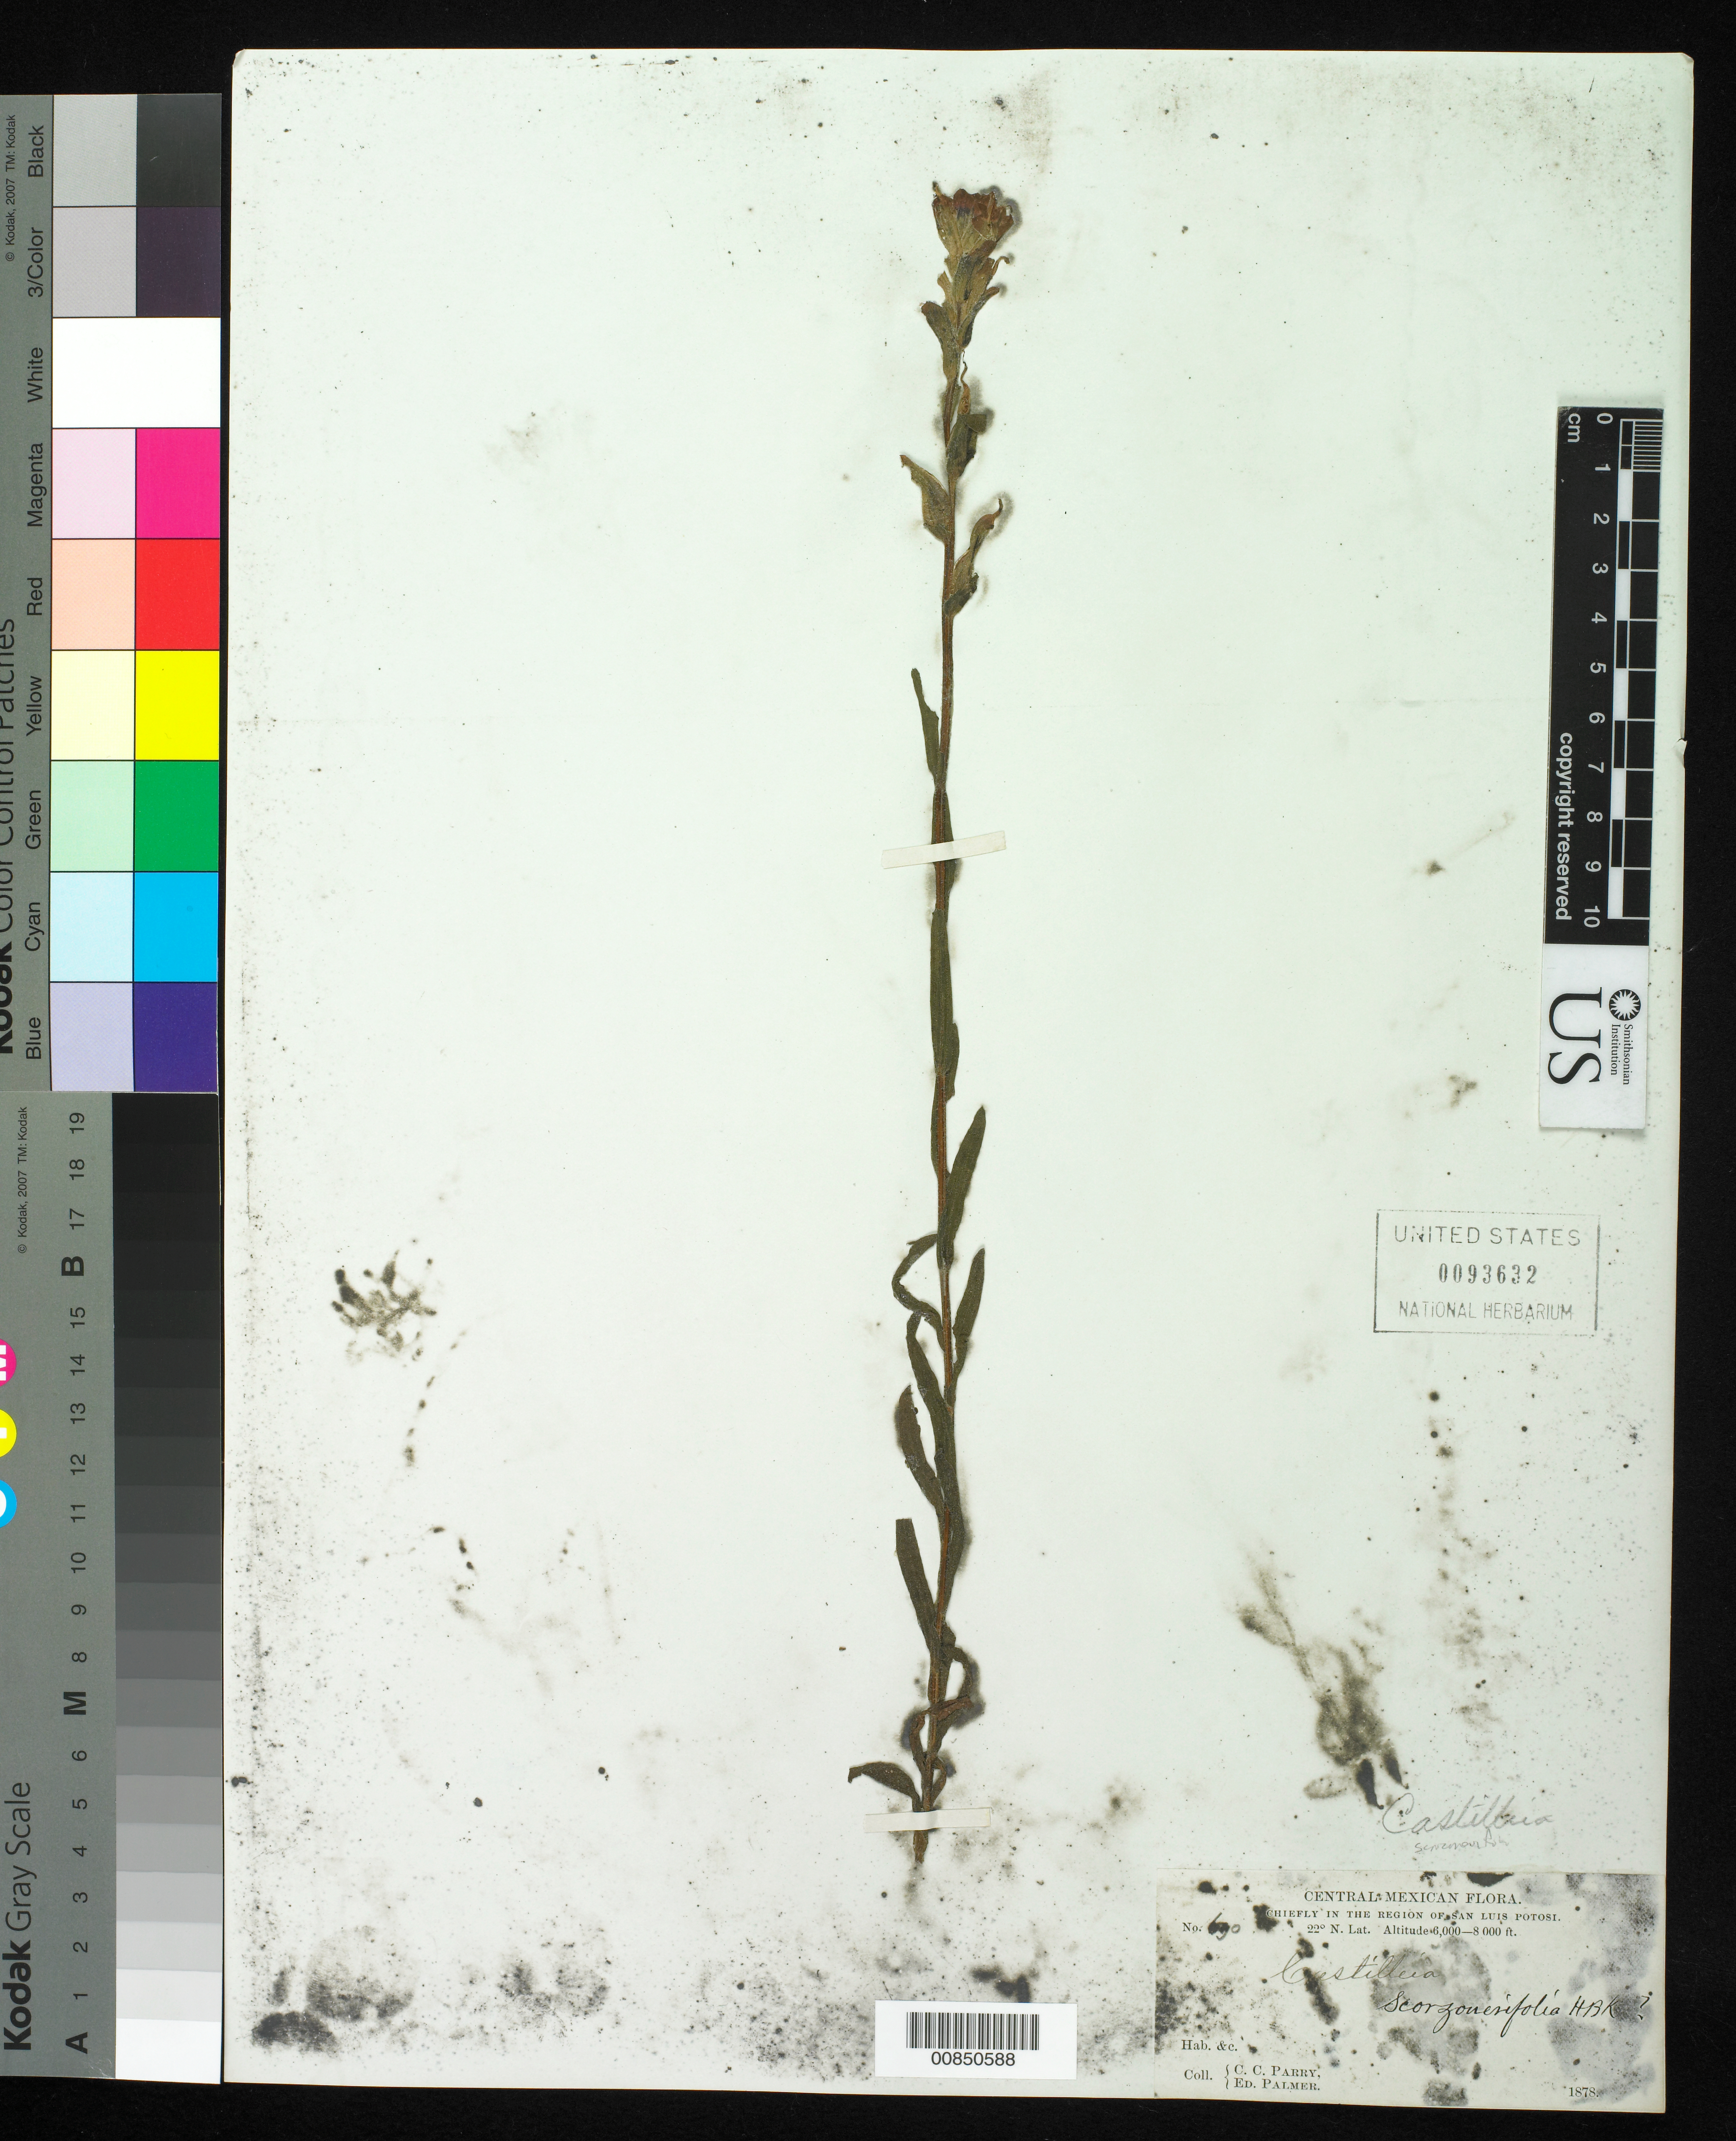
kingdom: Plantae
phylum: Tracheophyta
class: Magnoliopsida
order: Lamiales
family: Orobanchaceae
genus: Castilleja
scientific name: Castilleja scorzonerifolia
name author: Kunth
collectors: C. C. Parry & E. Palmer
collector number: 690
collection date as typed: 1878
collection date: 1878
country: Mexico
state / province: San Luis Potosí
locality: Chiefly in the region of San Luis Potosí.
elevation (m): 1829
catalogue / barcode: US 93632